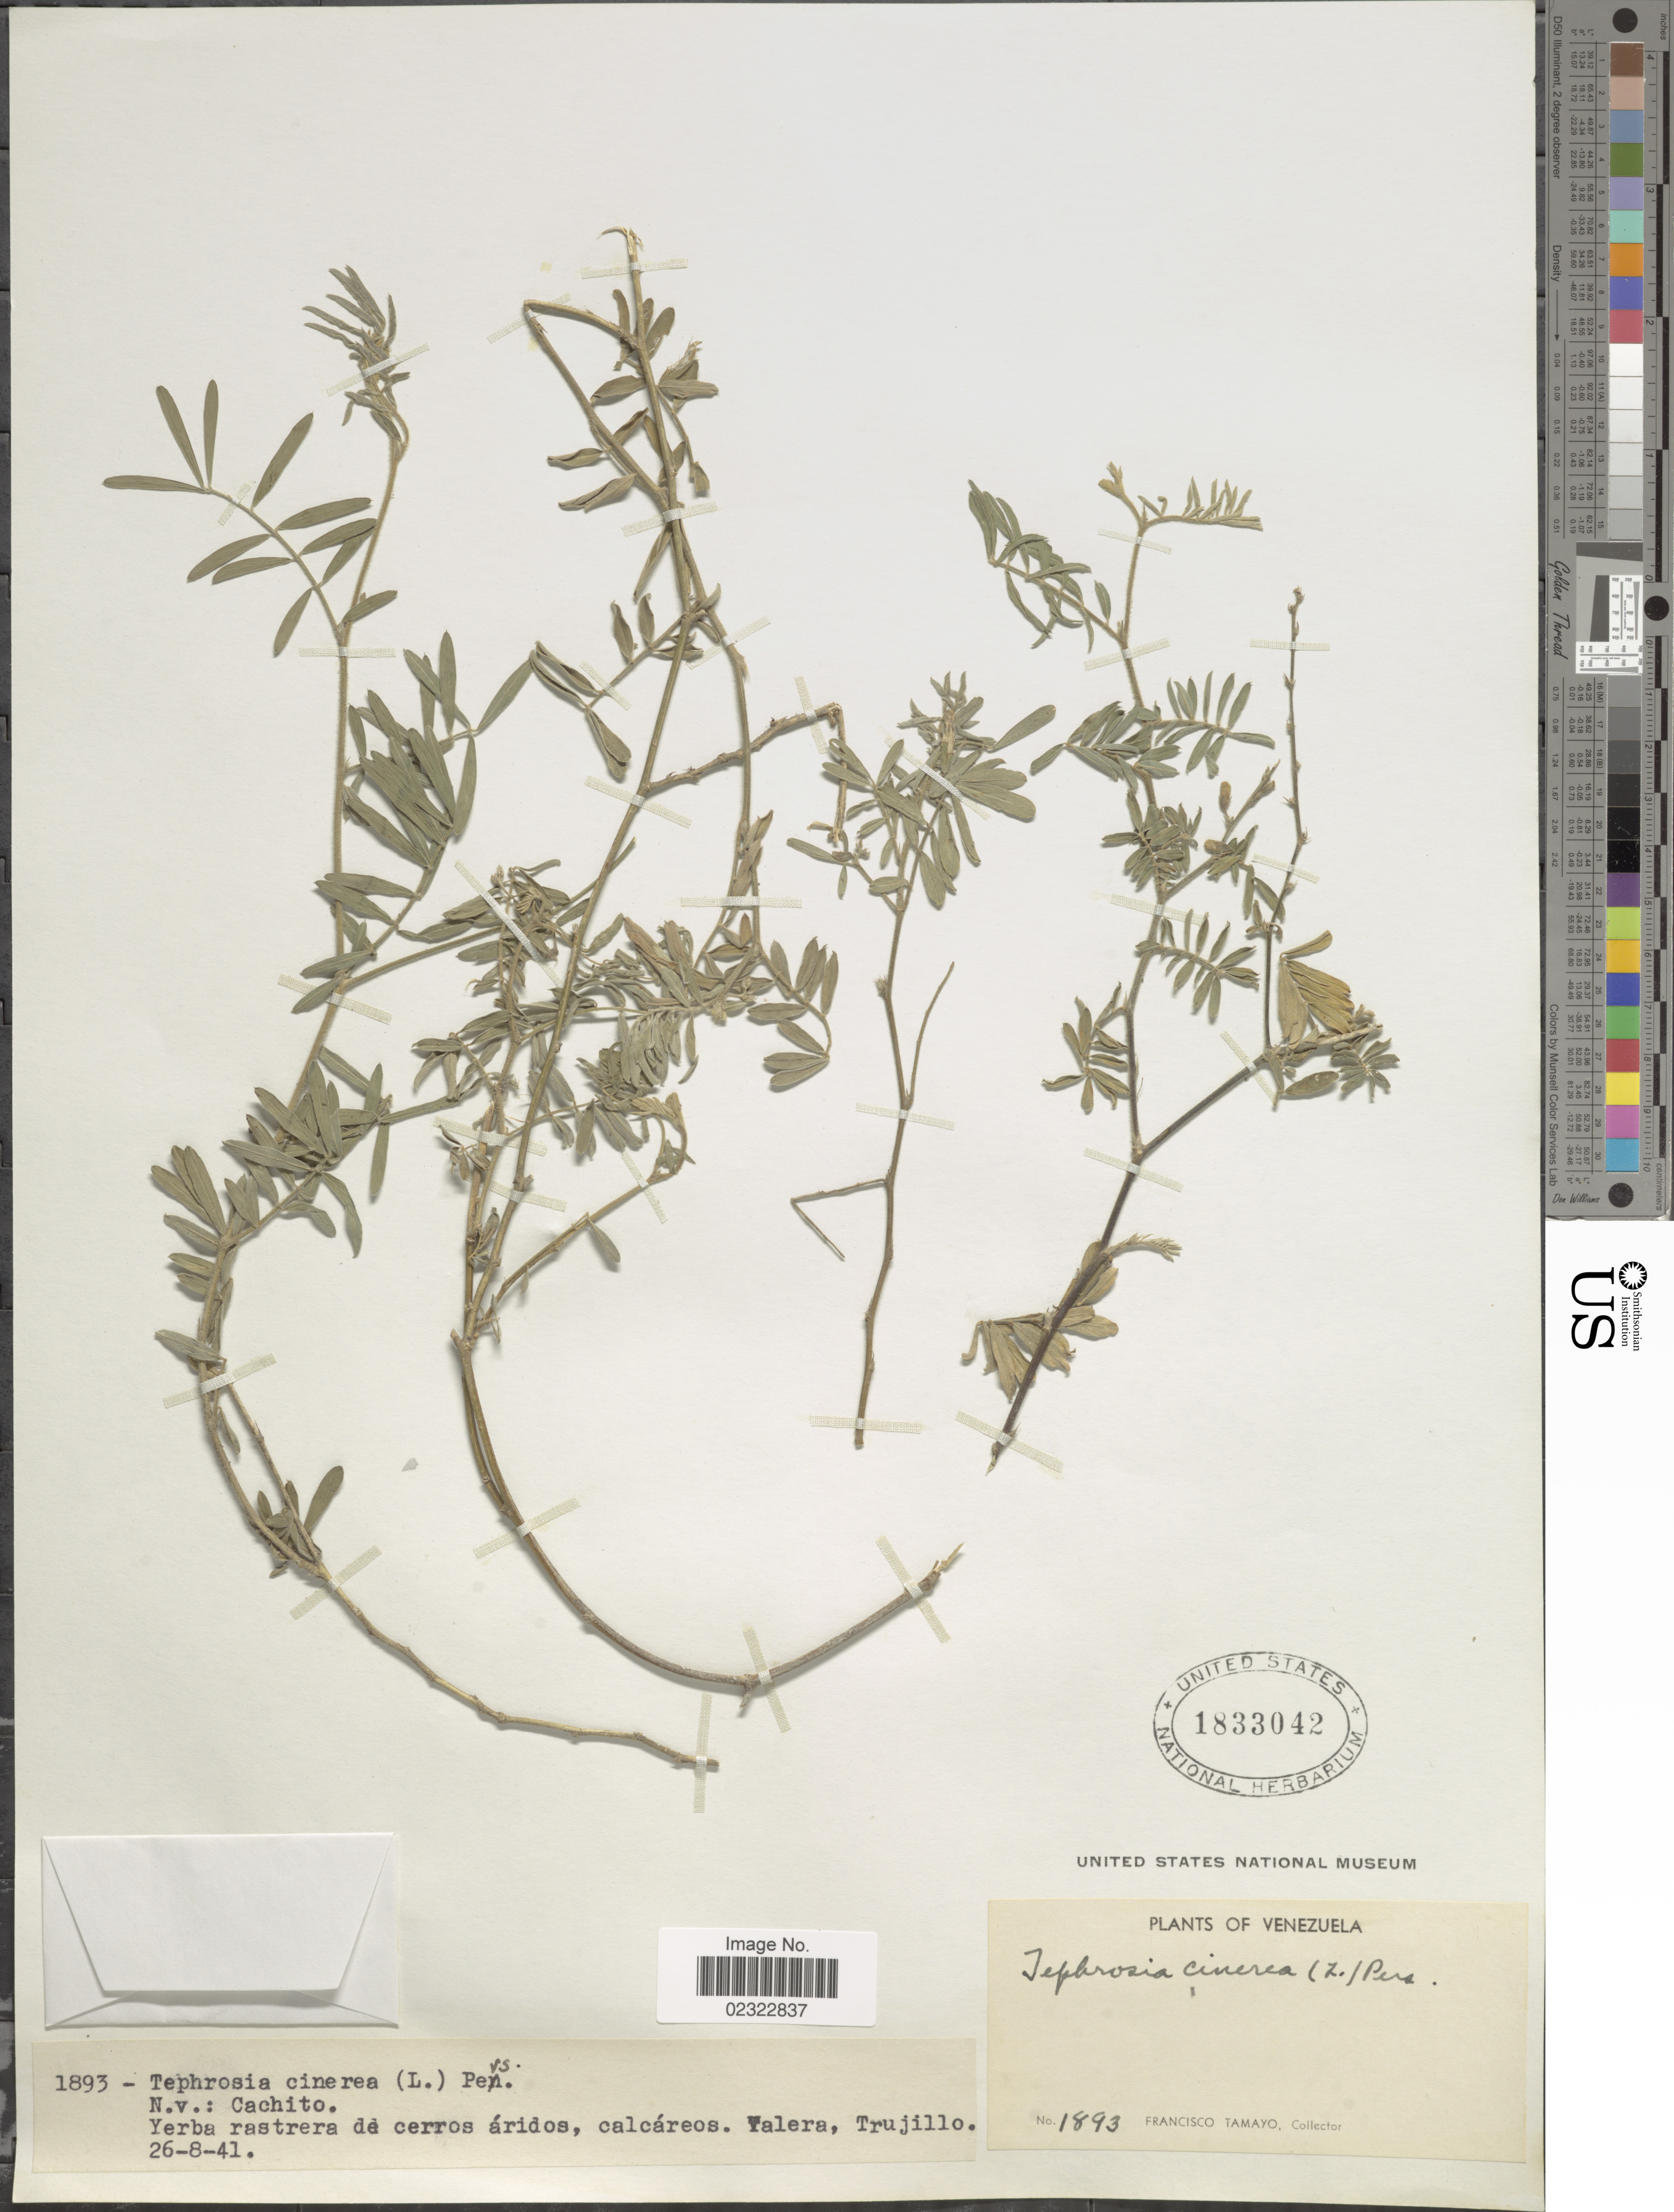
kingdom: Plantae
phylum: Tracheophyta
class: Magnoliopsida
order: Fabales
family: Fabaceae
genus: Tephrosia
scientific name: Tephrosia cinerea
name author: (L.) Pers.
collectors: F. Tamayo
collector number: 1893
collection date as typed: Transcribed d/m/y: 26/8/41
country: Venezuela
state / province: Trujillo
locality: N.V.: Cachito, Yerba rastera de cerros aridos, calcareos, Yalera, Trujillo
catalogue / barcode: US 1833042